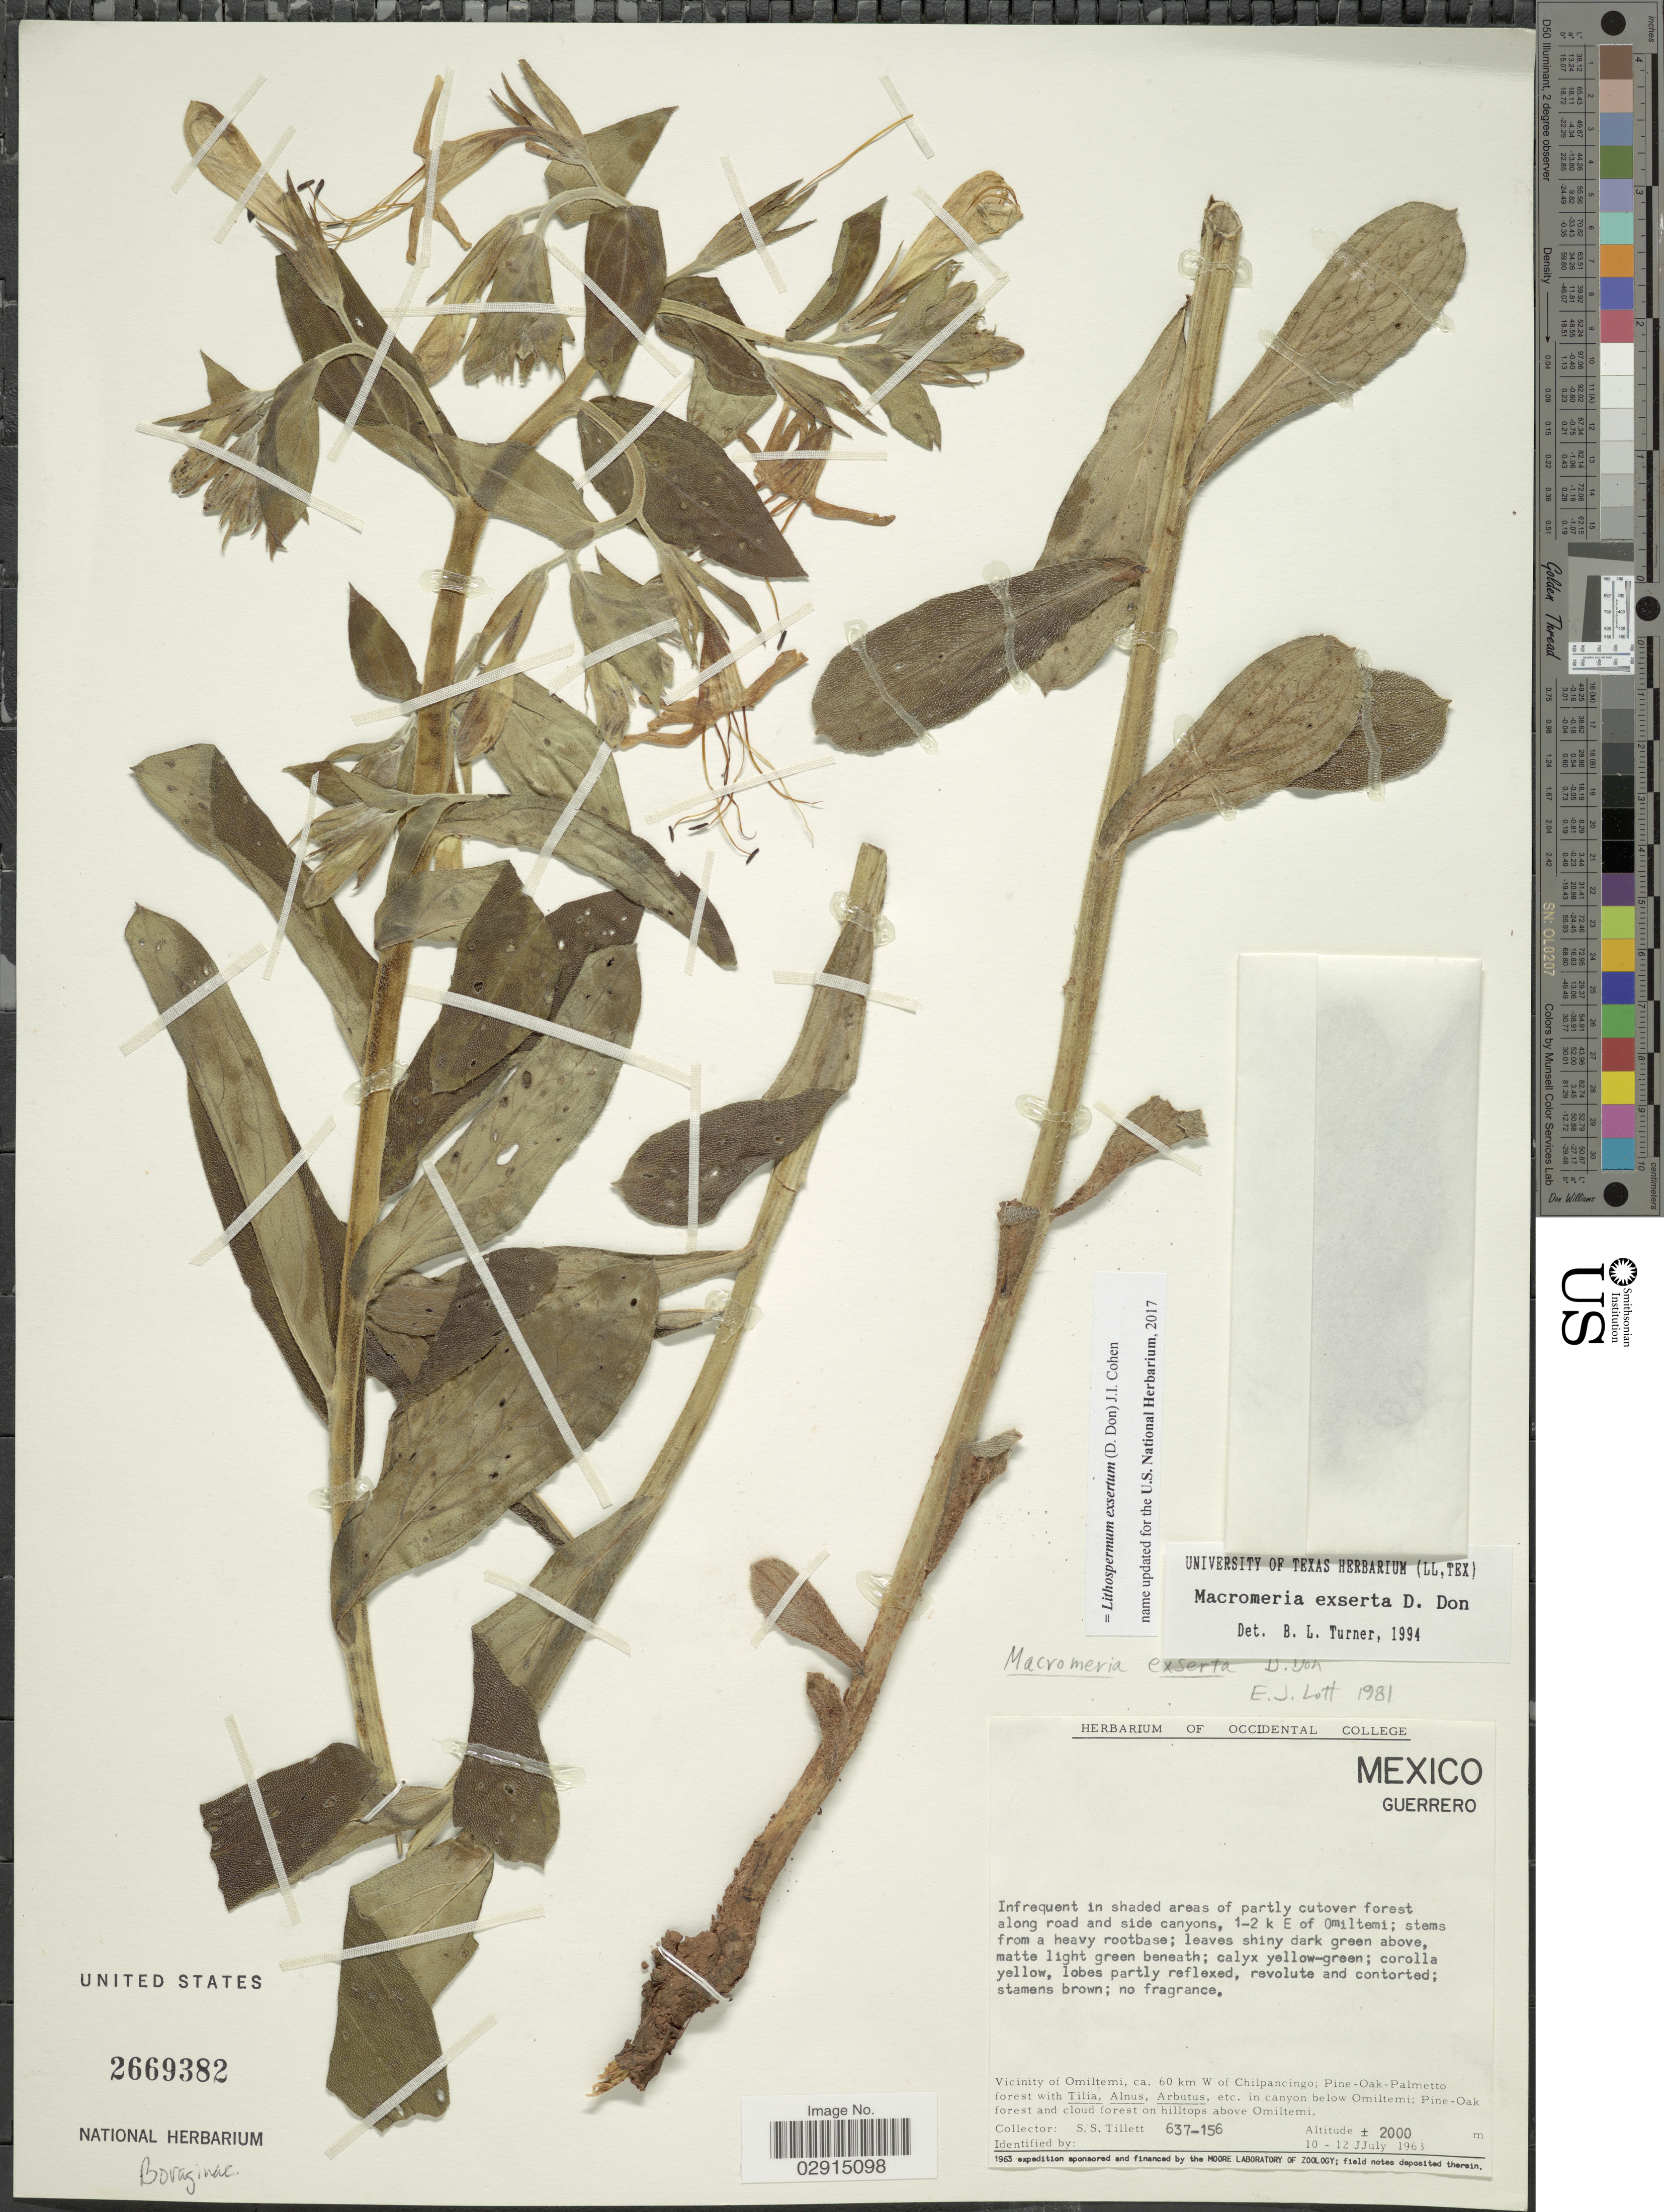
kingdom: Plantae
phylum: Tracheophyta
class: Magnoliopsida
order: Boraginales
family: Boraginaceae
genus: Lithospermum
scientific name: Lithospermum exsertum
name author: (D. Don) Cohen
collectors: S. S. Tillett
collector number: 637-156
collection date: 1963-07-10/1963-07-12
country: Mexico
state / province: Guerrero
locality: Along road and side canyons, 1-2 k E of Omiltemi. Vicinity of Omiltemi, ca. 60 km W of Chilpancingo. In canyon below Omilteni; Pine-Oak forest and cloud forest on hilltops above Omilteni.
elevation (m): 2000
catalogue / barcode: US 2669382